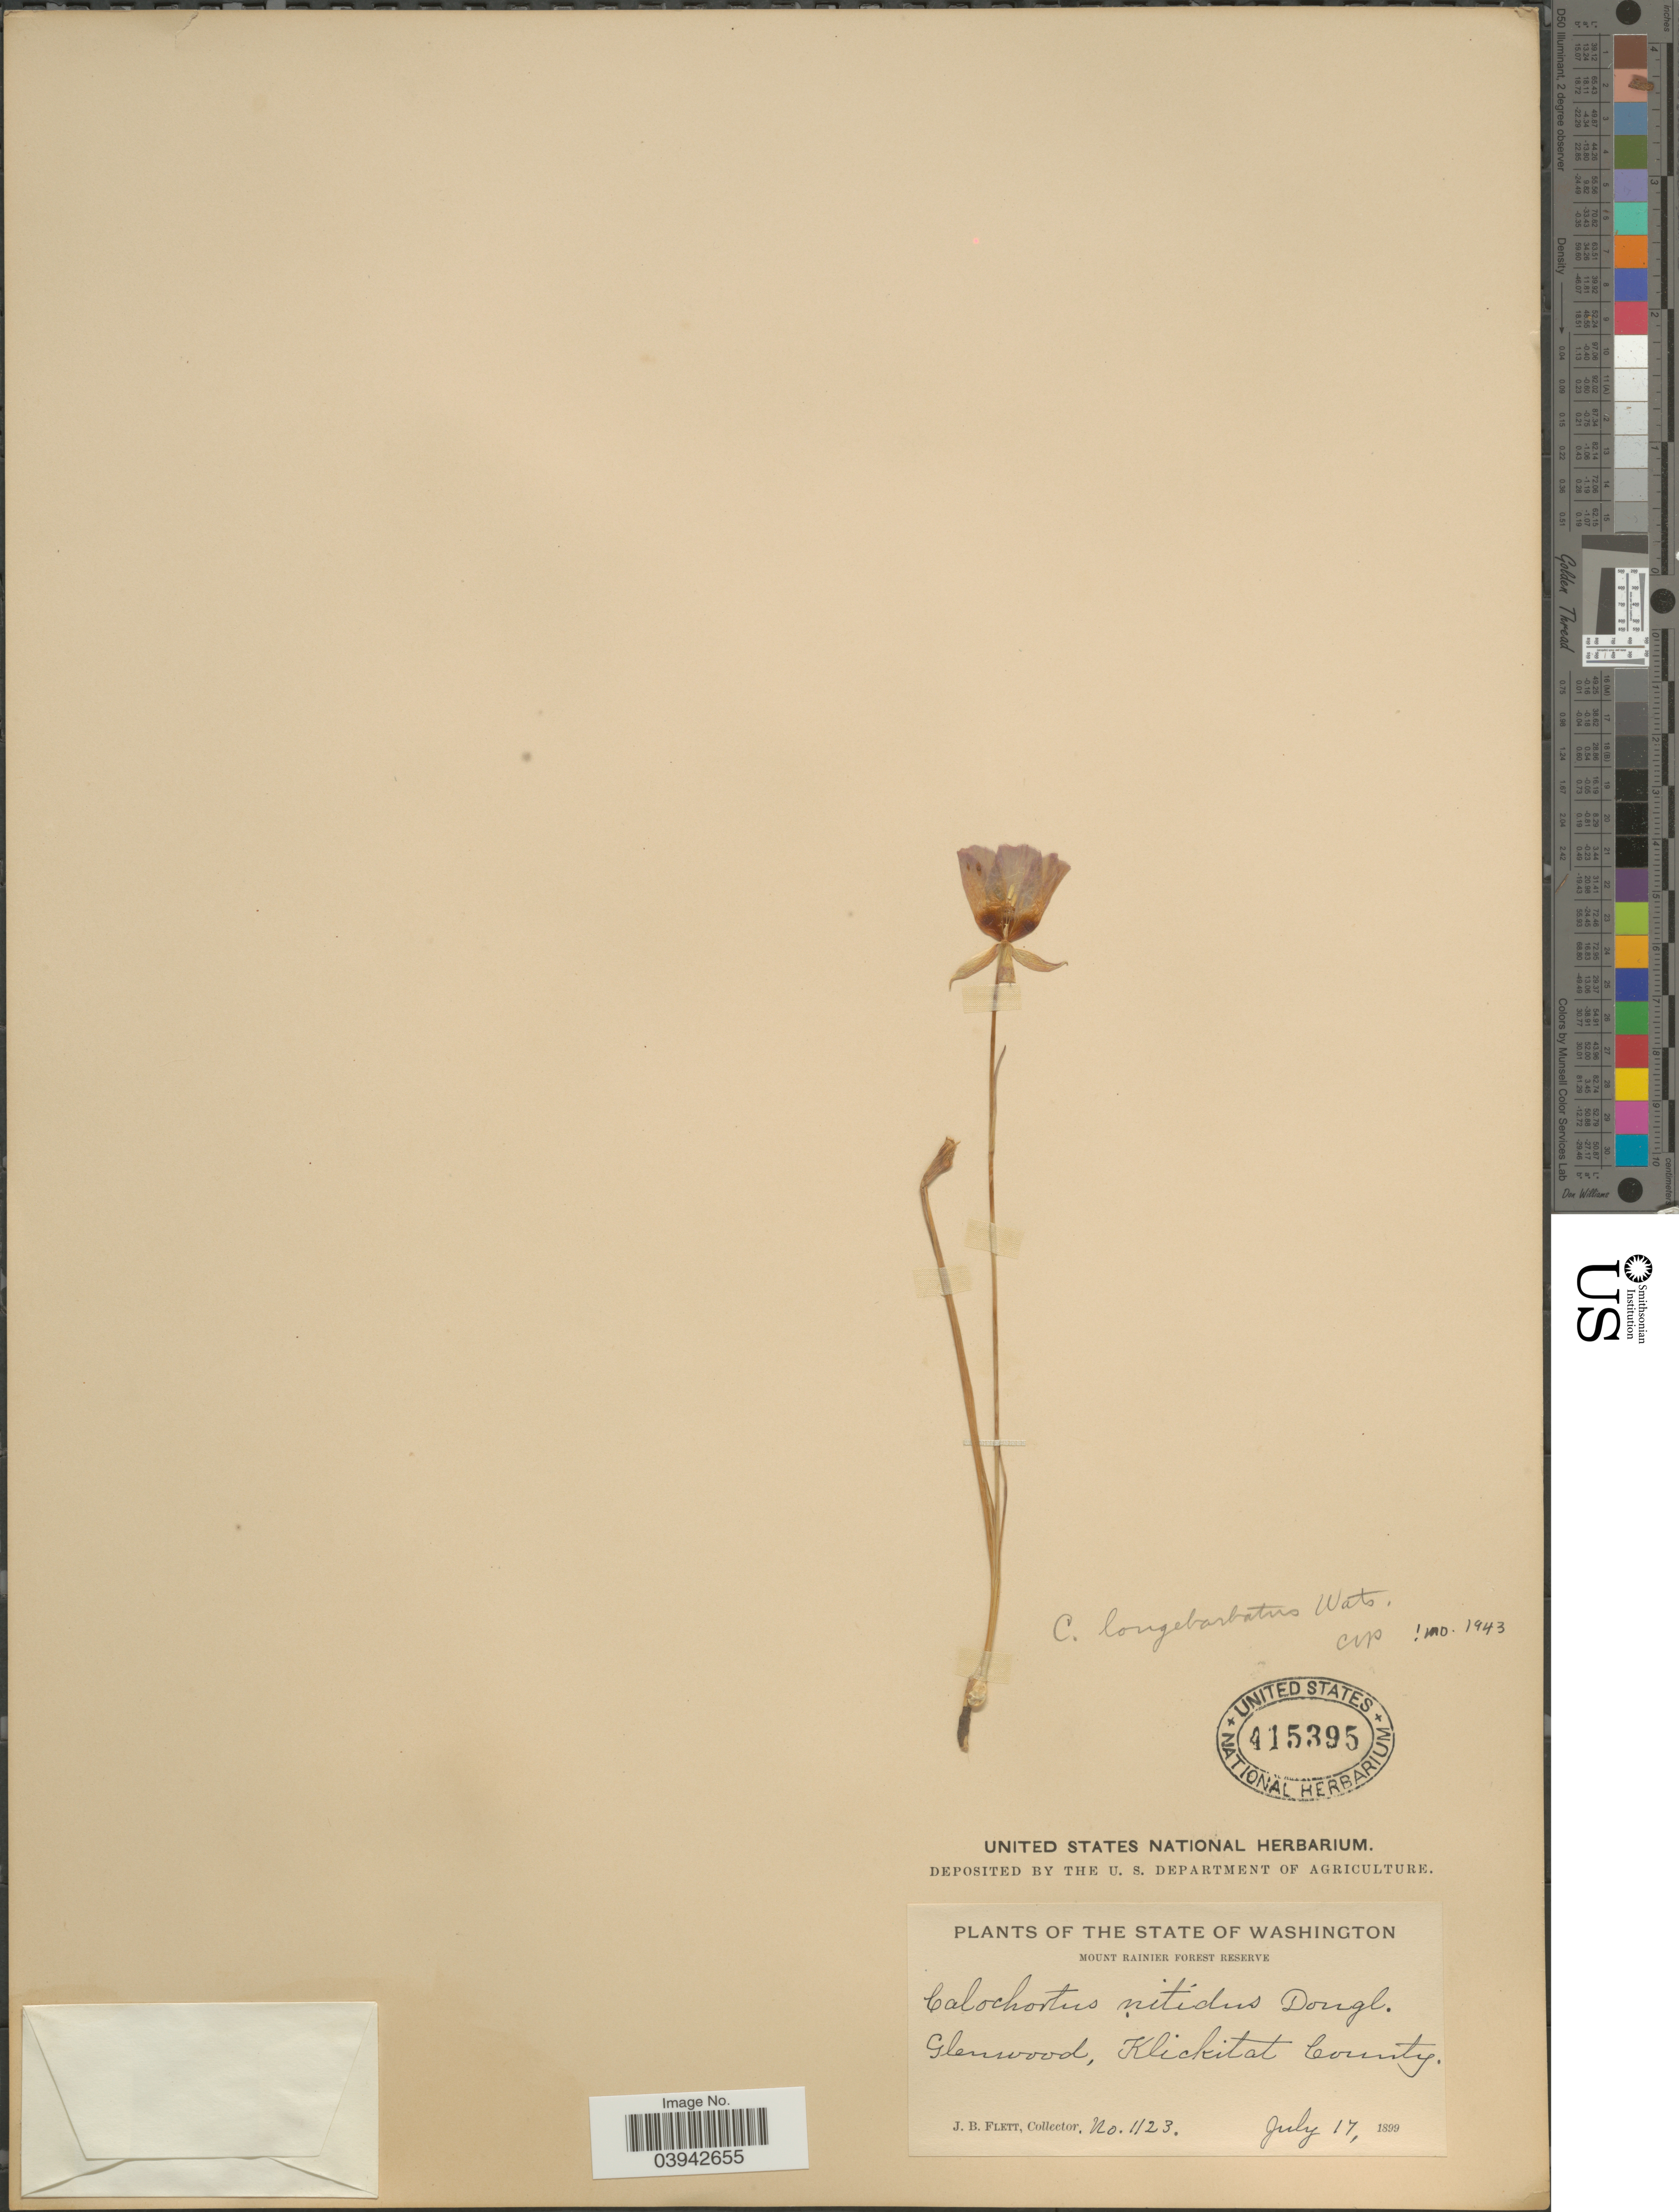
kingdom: Plantae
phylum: Tracheophyta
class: Liliopsida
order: Liliales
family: Liliaceae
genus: Calochortus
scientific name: Calochortus longebarbatus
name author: S. Watson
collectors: J. Flett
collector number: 1123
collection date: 1899-07-17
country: United States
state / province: Washington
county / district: Klickitat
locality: Mount Rainier Forest Reserve. Glenwood, Klickitat County.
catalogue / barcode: US 415395